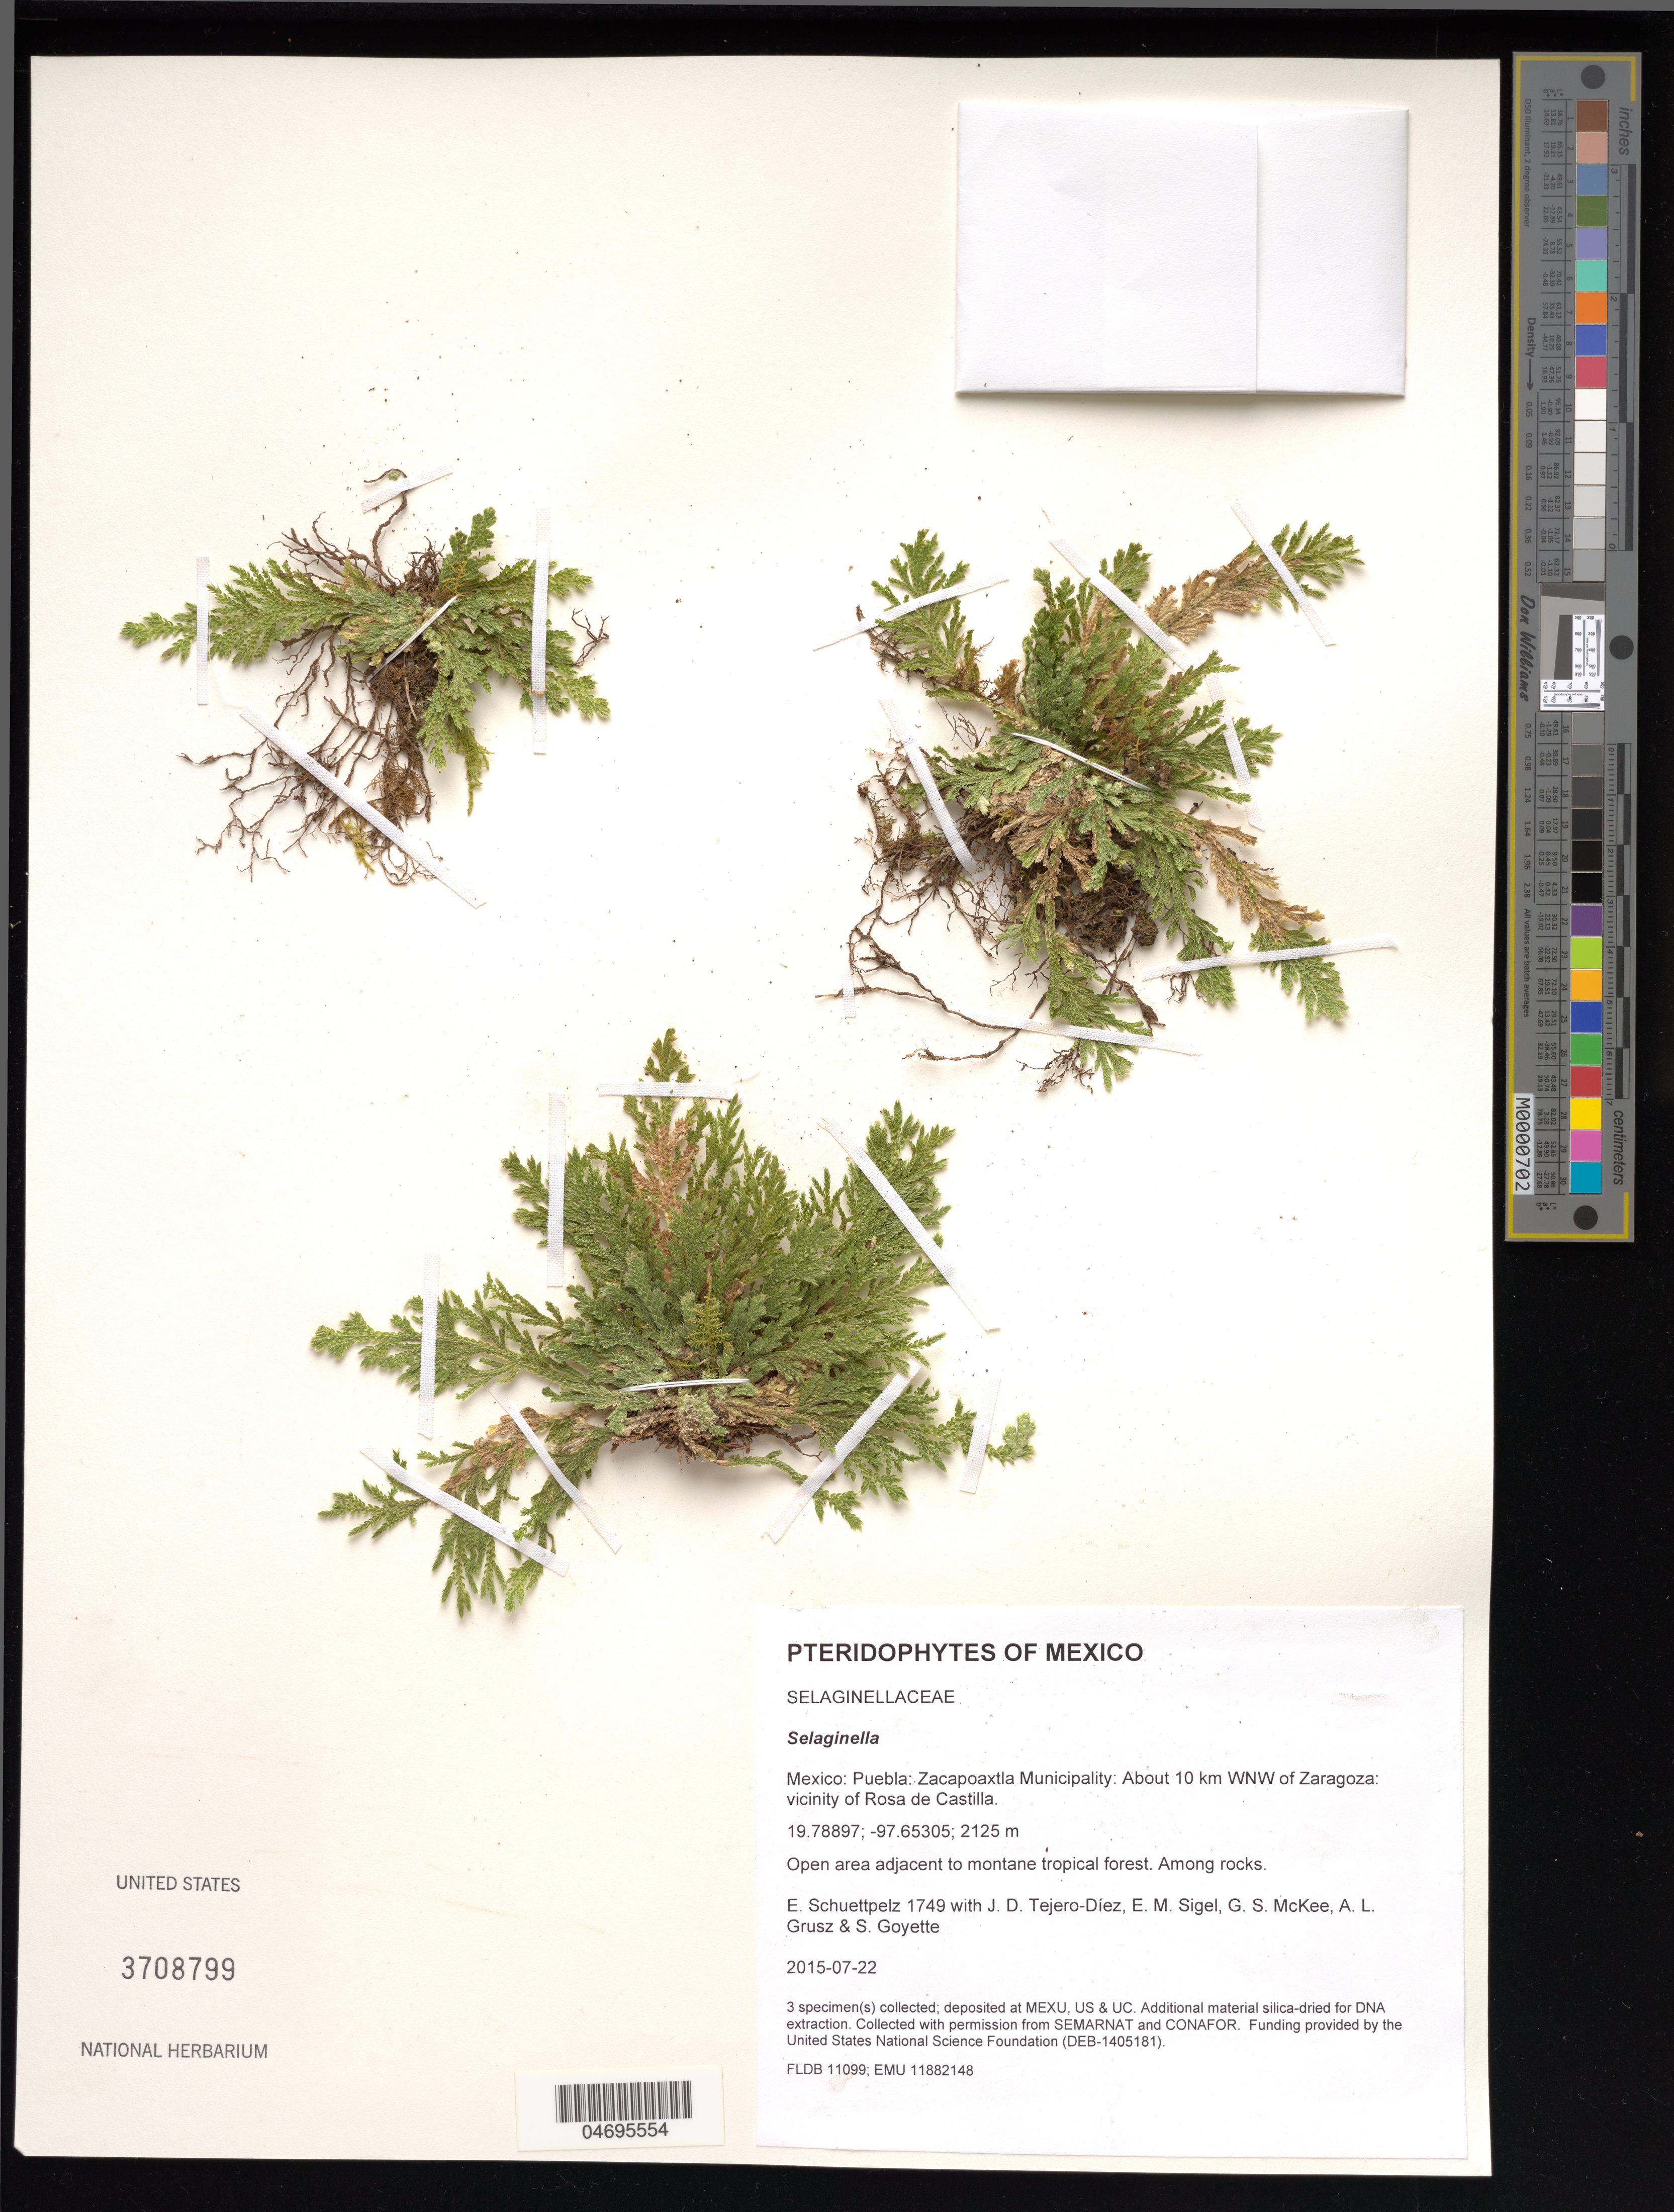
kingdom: Plantae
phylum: Tracheophyta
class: Lycopodiopsida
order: Selaginellales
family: Selaginellaceae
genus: Selaginella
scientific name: Selaginella sp.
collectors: E. Schuettpelz, D. Tejero-Díez, E. M. Sigel, G. S. McKee & A. Grusz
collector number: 1749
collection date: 2015-07-22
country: Mexico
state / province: Puebla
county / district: Zacapoaxtla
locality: About 10 km WNW of Zaragoza: vicinity of Rosa de Castilla.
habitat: Open area adjacent to montane tropical forest.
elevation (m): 2125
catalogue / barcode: US 3708799